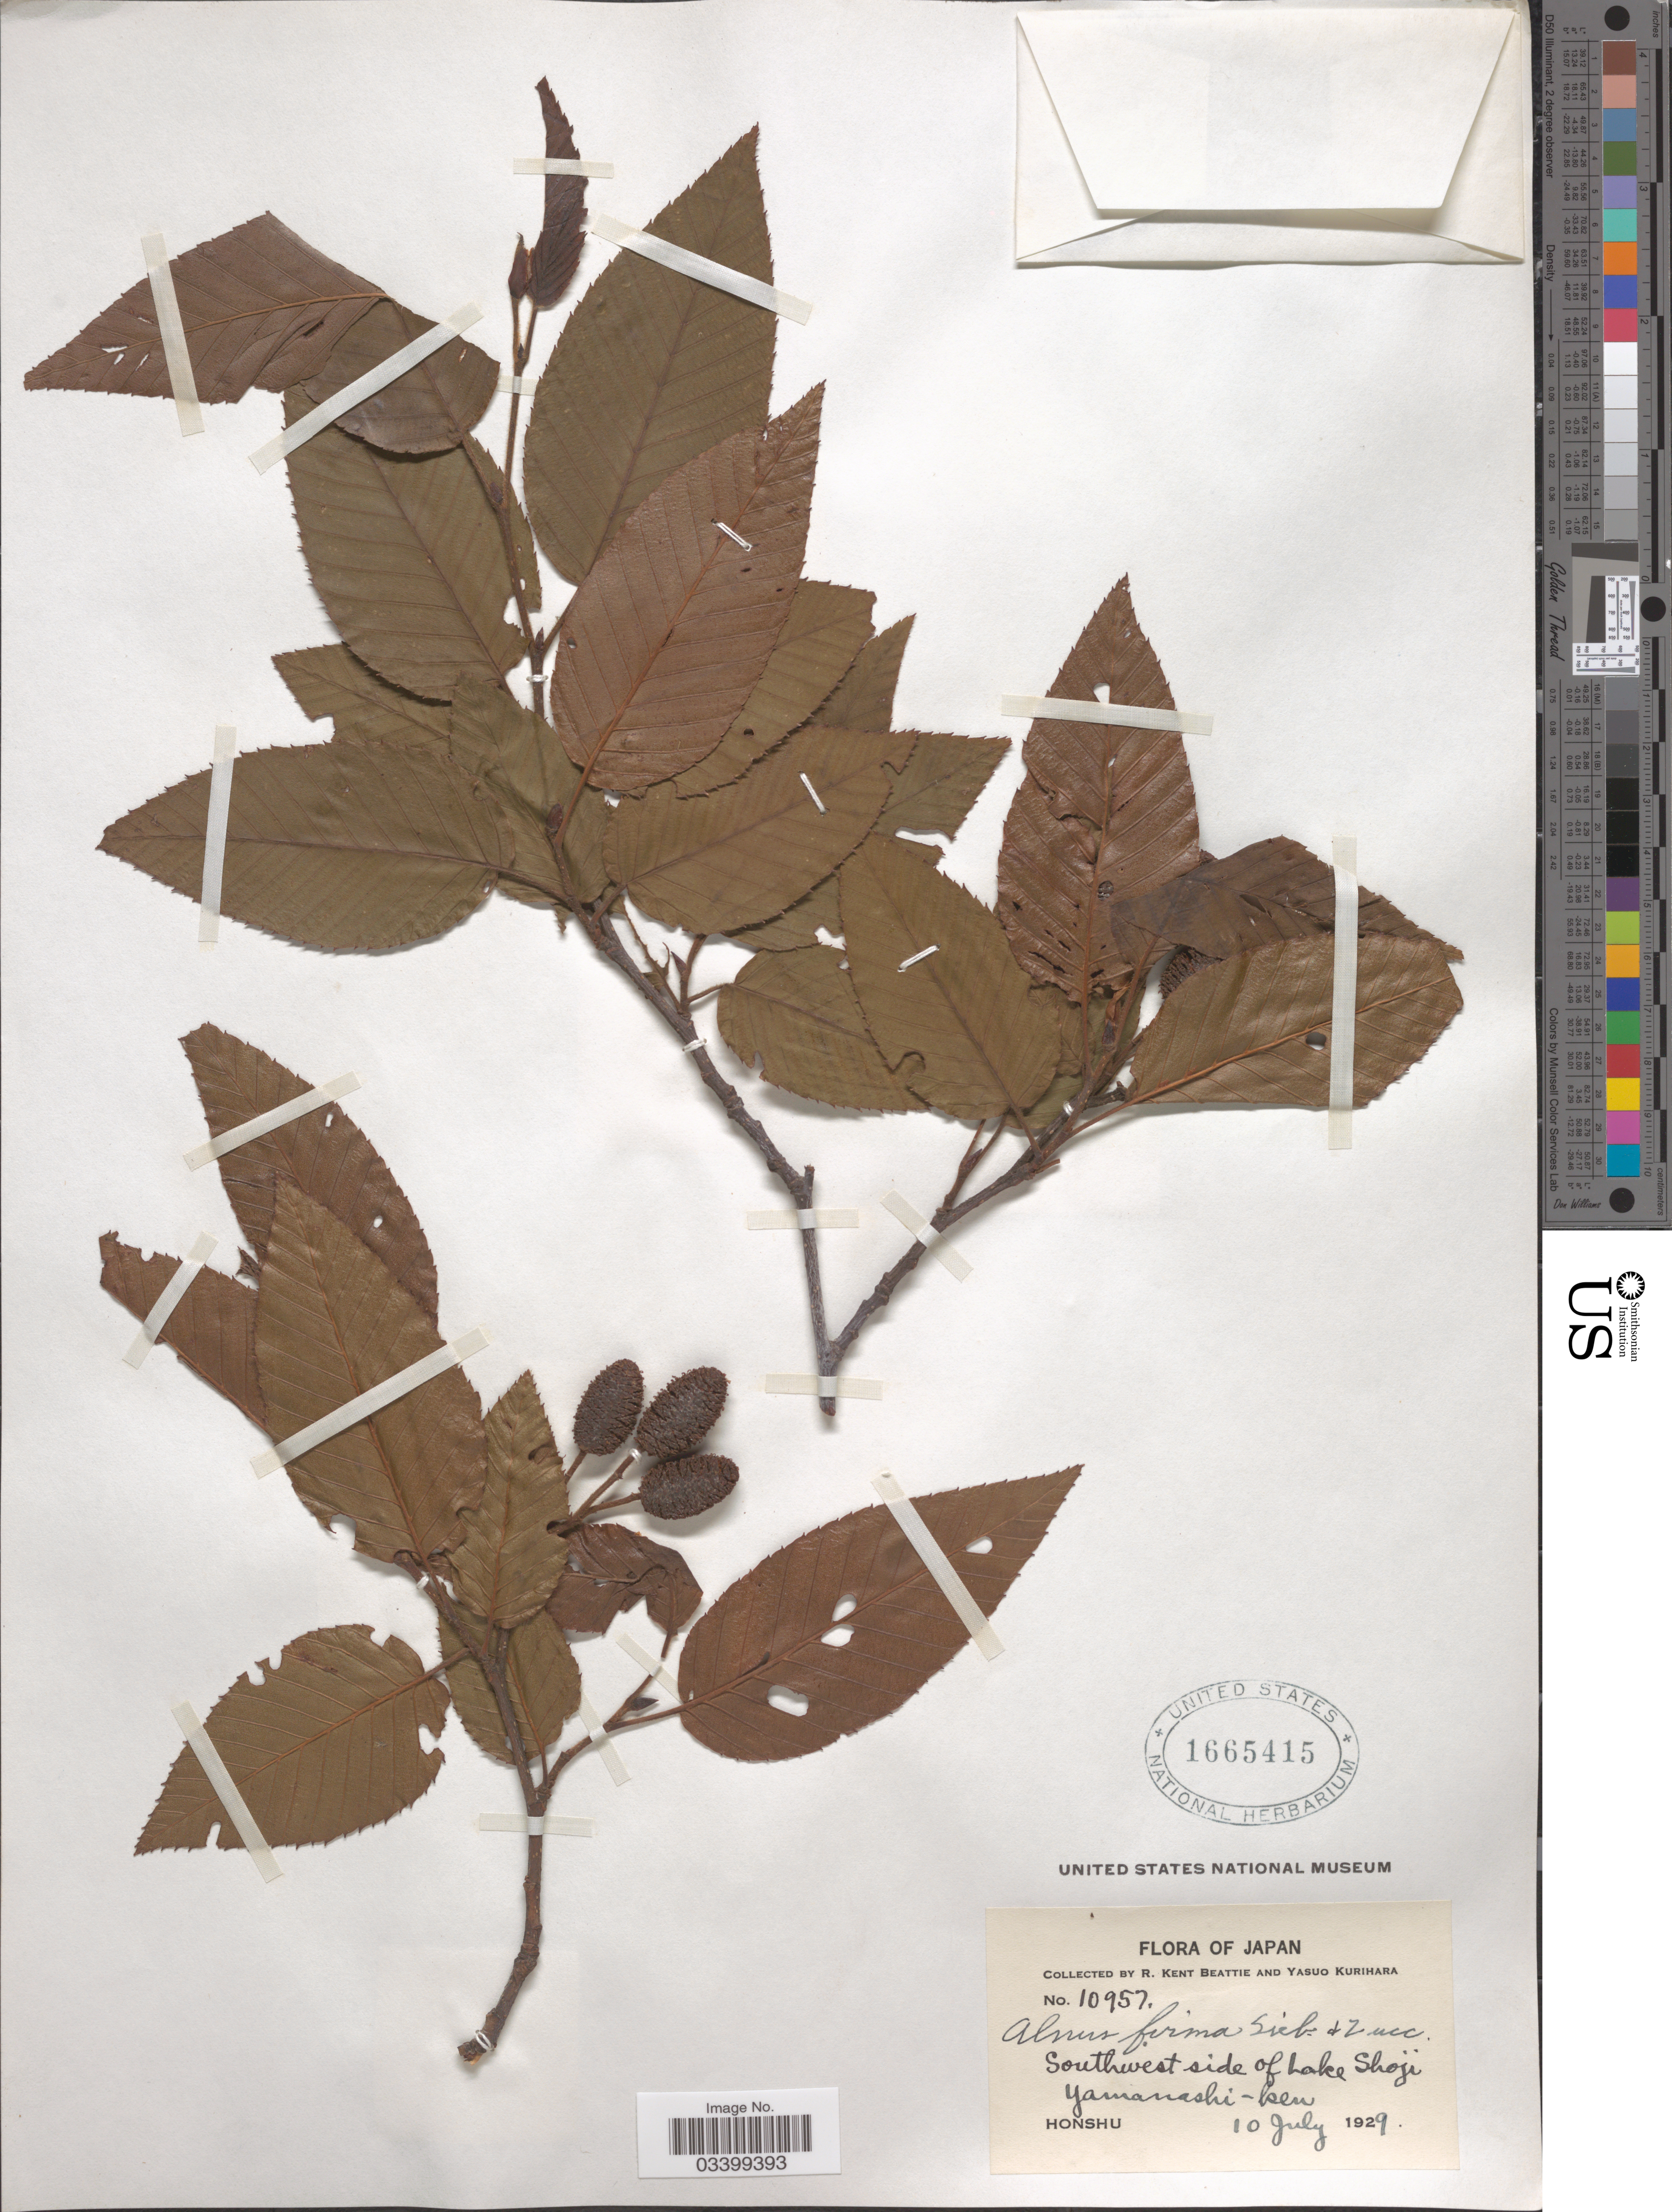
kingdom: Plantae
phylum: Tracheophyta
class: Magnoliopsida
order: Fagales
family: Betulaceae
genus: Alnus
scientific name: Alnus firma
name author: Siebold & Zucc.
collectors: R. K. Beattie & Y. Kurihara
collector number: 10957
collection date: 1929-07-10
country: Japan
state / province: Yamanasi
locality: Southwest side of Lake Shoji Yamanashi-ken. Honshu.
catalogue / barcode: US 1665415